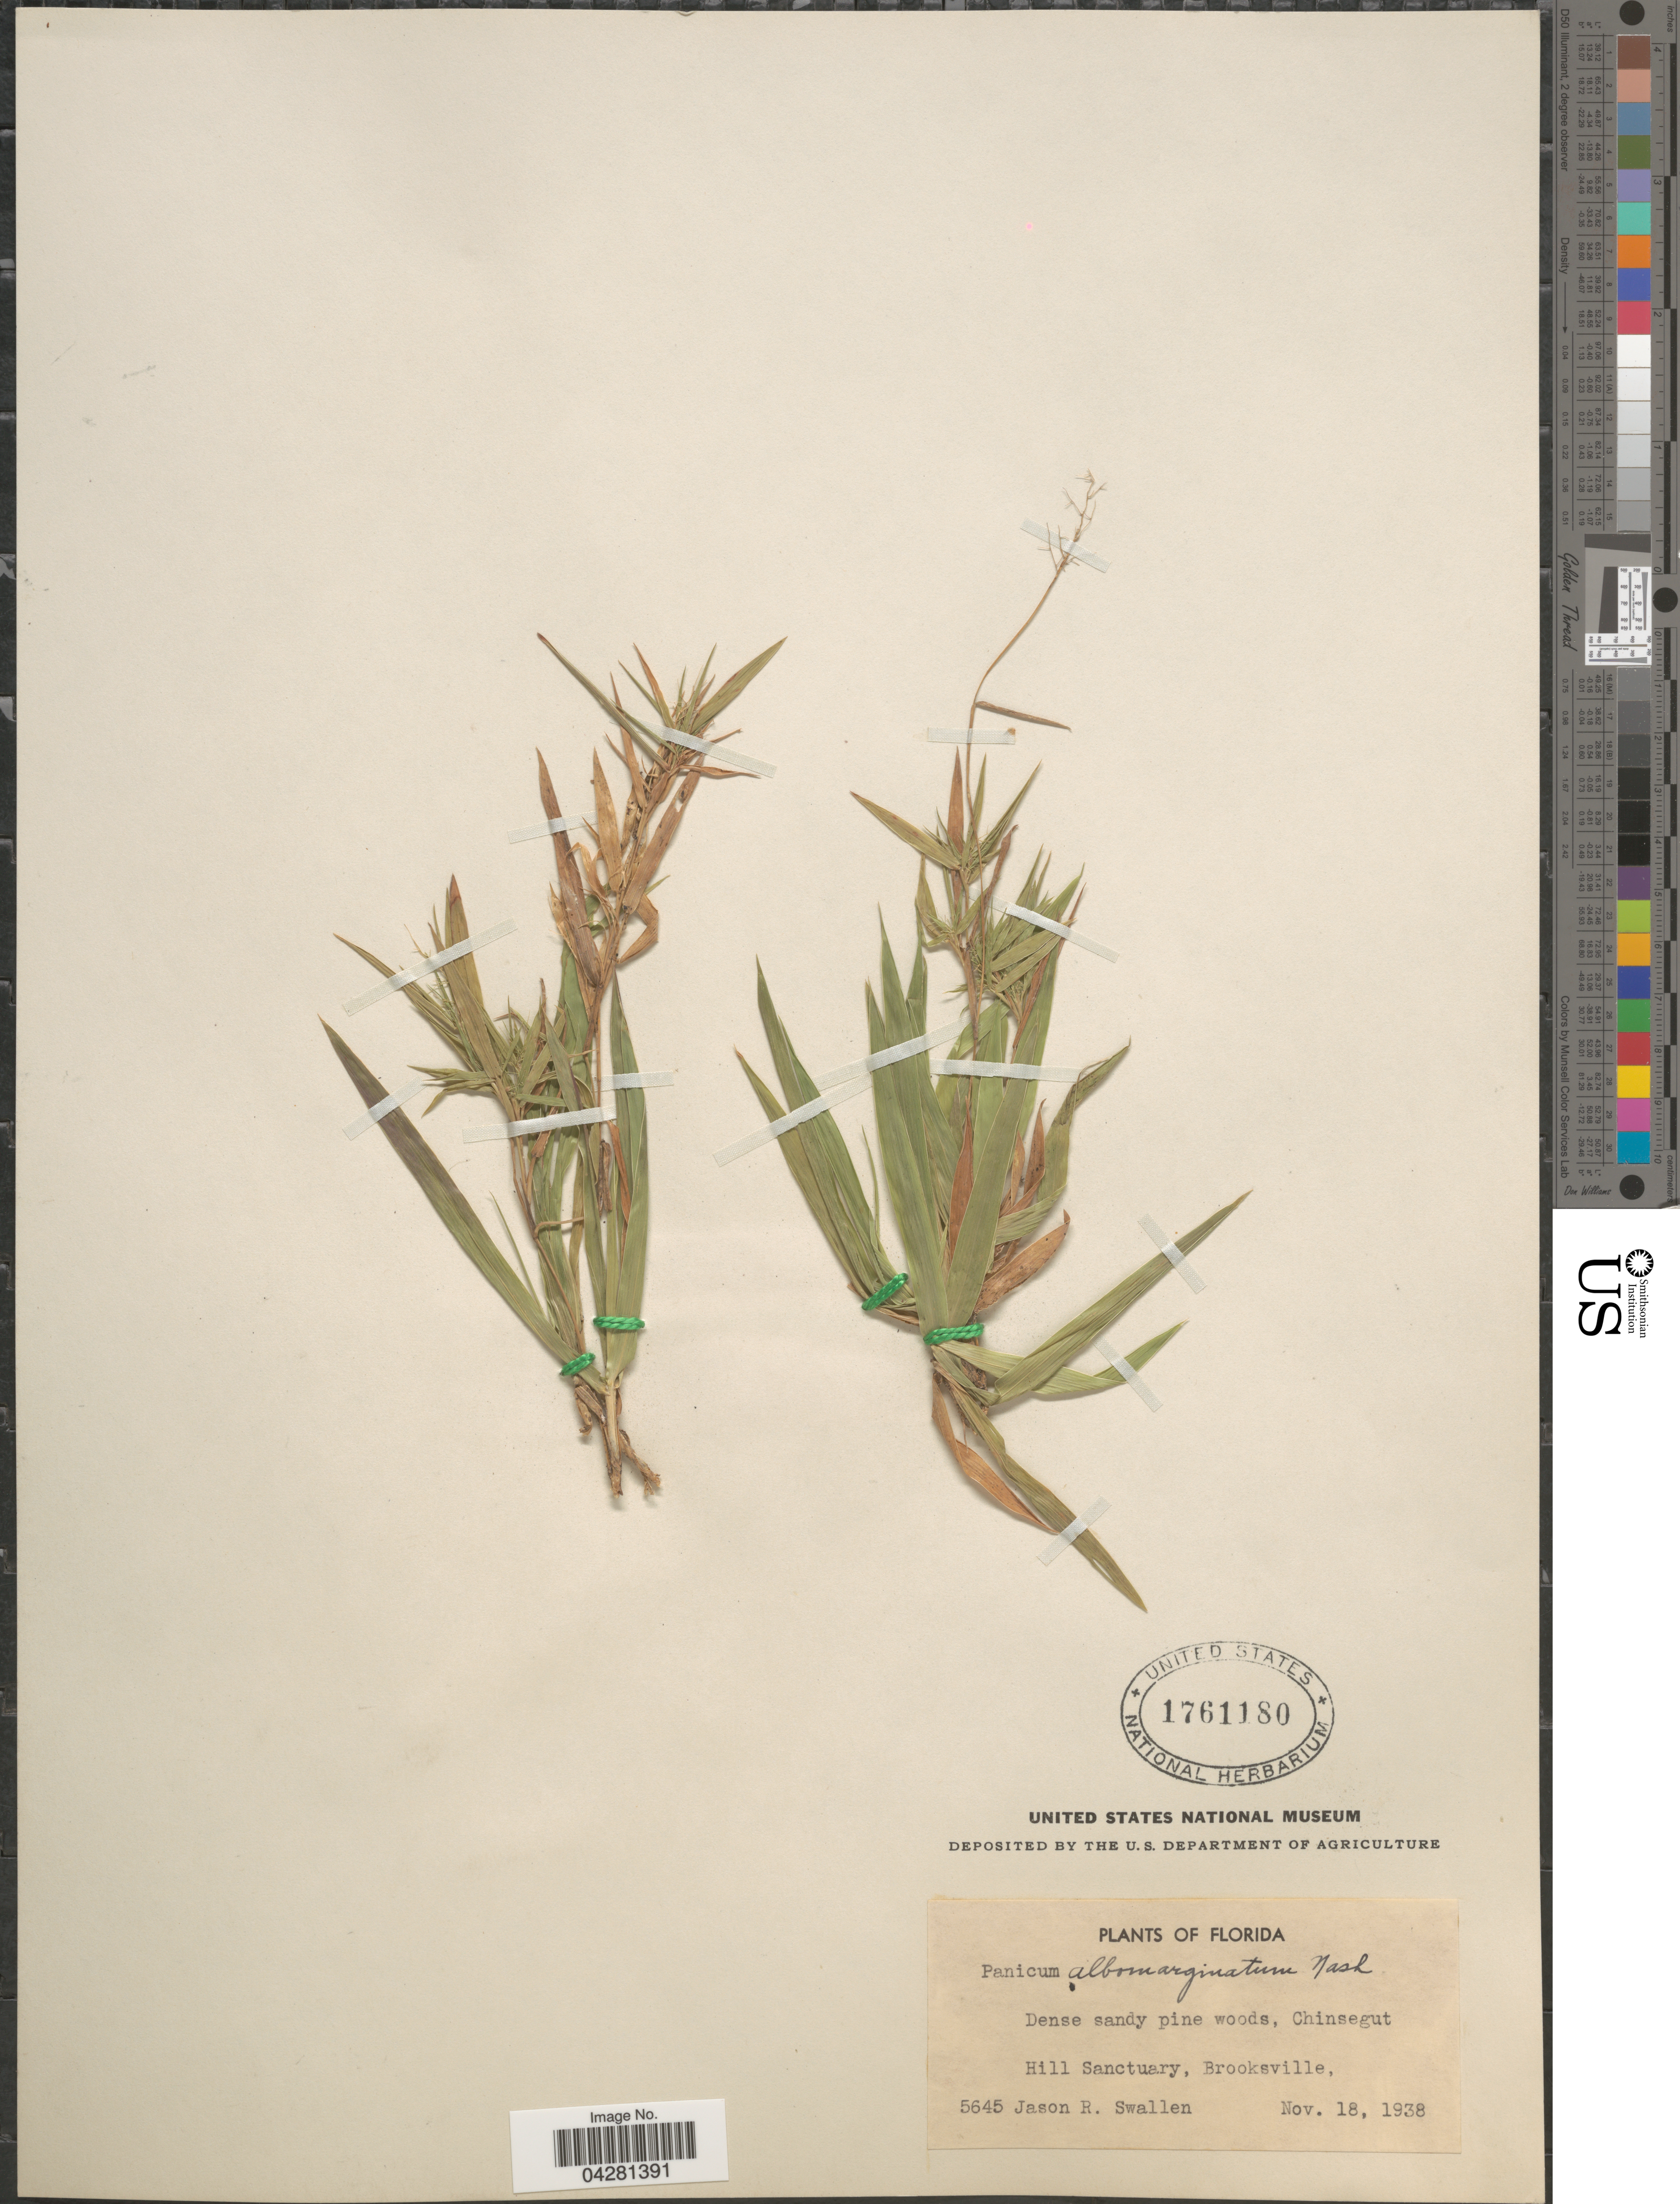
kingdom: Plantae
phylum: Tracheophyta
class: Liliopsida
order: Poales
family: Poaceae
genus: Dichanthelium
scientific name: Dichanthelium dichotomum var. unciphyllum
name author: (Trin.) Davidse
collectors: J. R. Swallen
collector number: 5645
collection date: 1938-11-18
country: United States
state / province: Florida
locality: Dense sandy pine woods, Chinsegut Hill Sanctuary, Brooksville.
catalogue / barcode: US 1761180